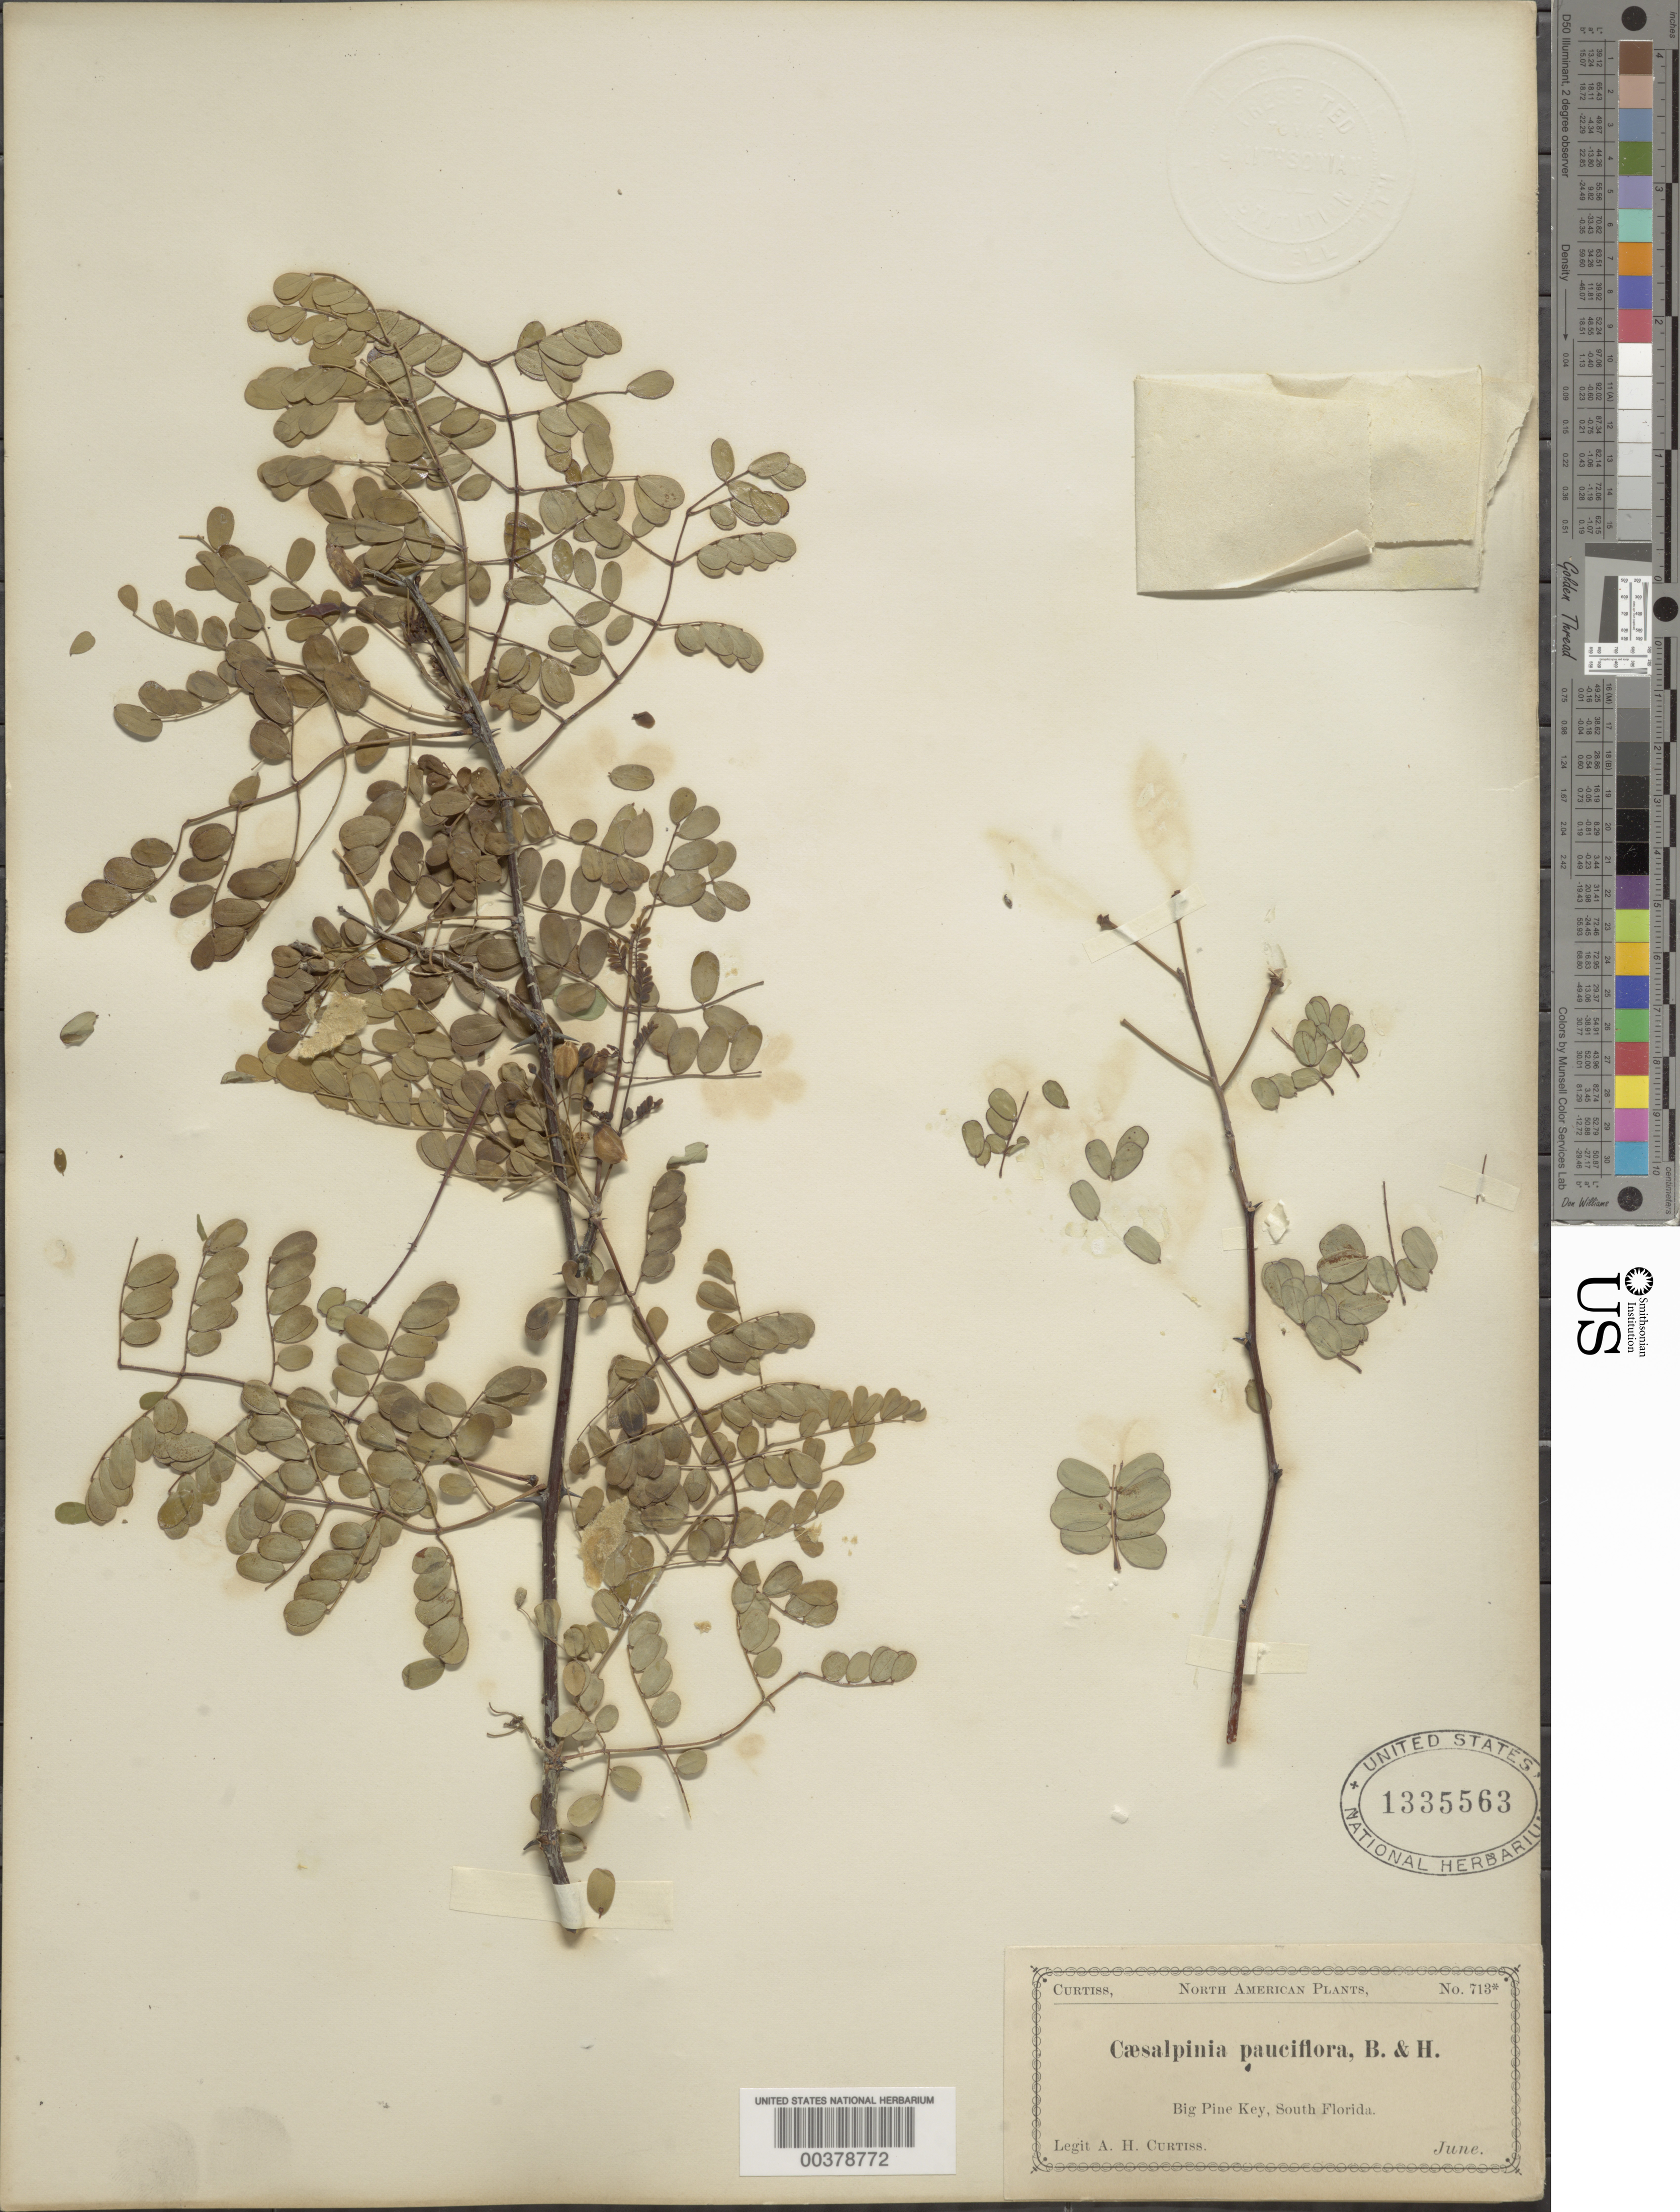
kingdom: Plantae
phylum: Tracheophyta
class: Magnoliopsida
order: Fabales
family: Fabaceae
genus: Denisophytum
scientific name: Denisophytum pauciflorum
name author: (Griseb.) Gagnon & G.P. Lewis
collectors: A. H. Curtiss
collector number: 713*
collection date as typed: Jun 1880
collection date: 1880-06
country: United States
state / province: Florida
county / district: Monroe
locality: Big pine key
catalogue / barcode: US 1335563